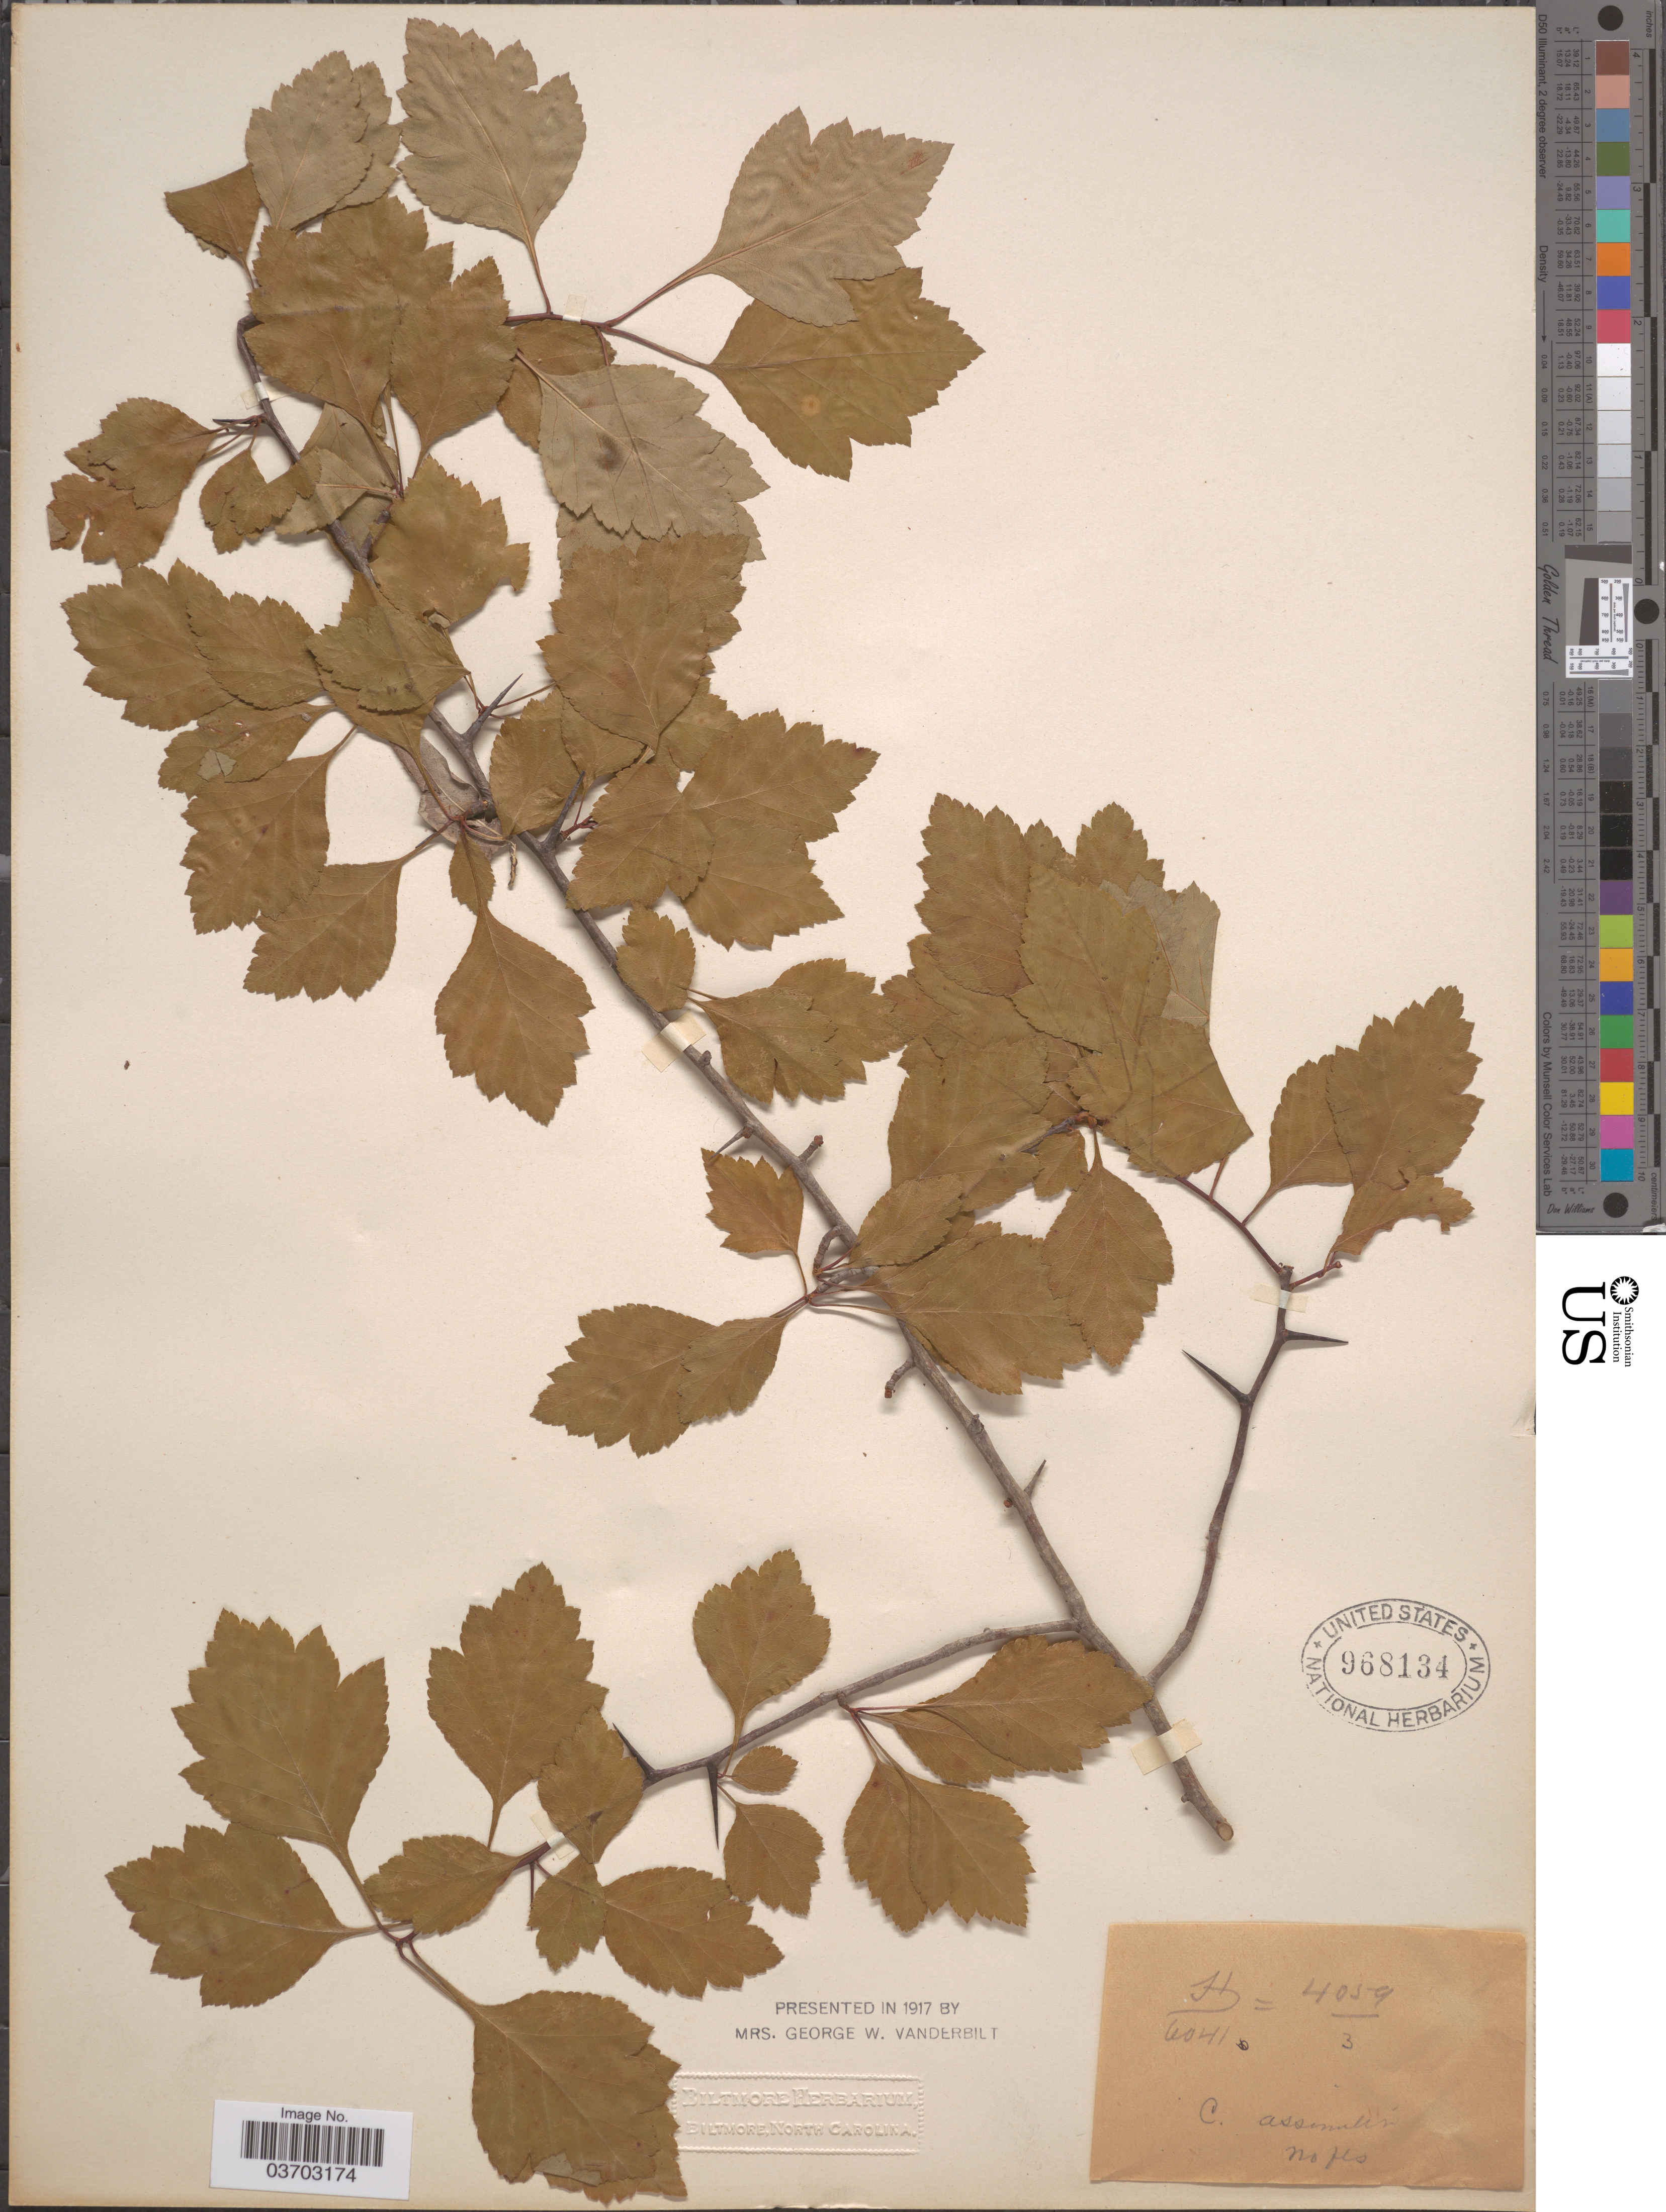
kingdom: Plantae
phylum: Tracheophyta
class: Magnoliopsida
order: Rosales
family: Rosaceae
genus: Crataegus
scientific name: Crataegus sp.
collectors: ex herb. Biltmore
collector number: H6041=4059/3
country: United States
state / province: North Carolina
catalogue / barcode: US 968134